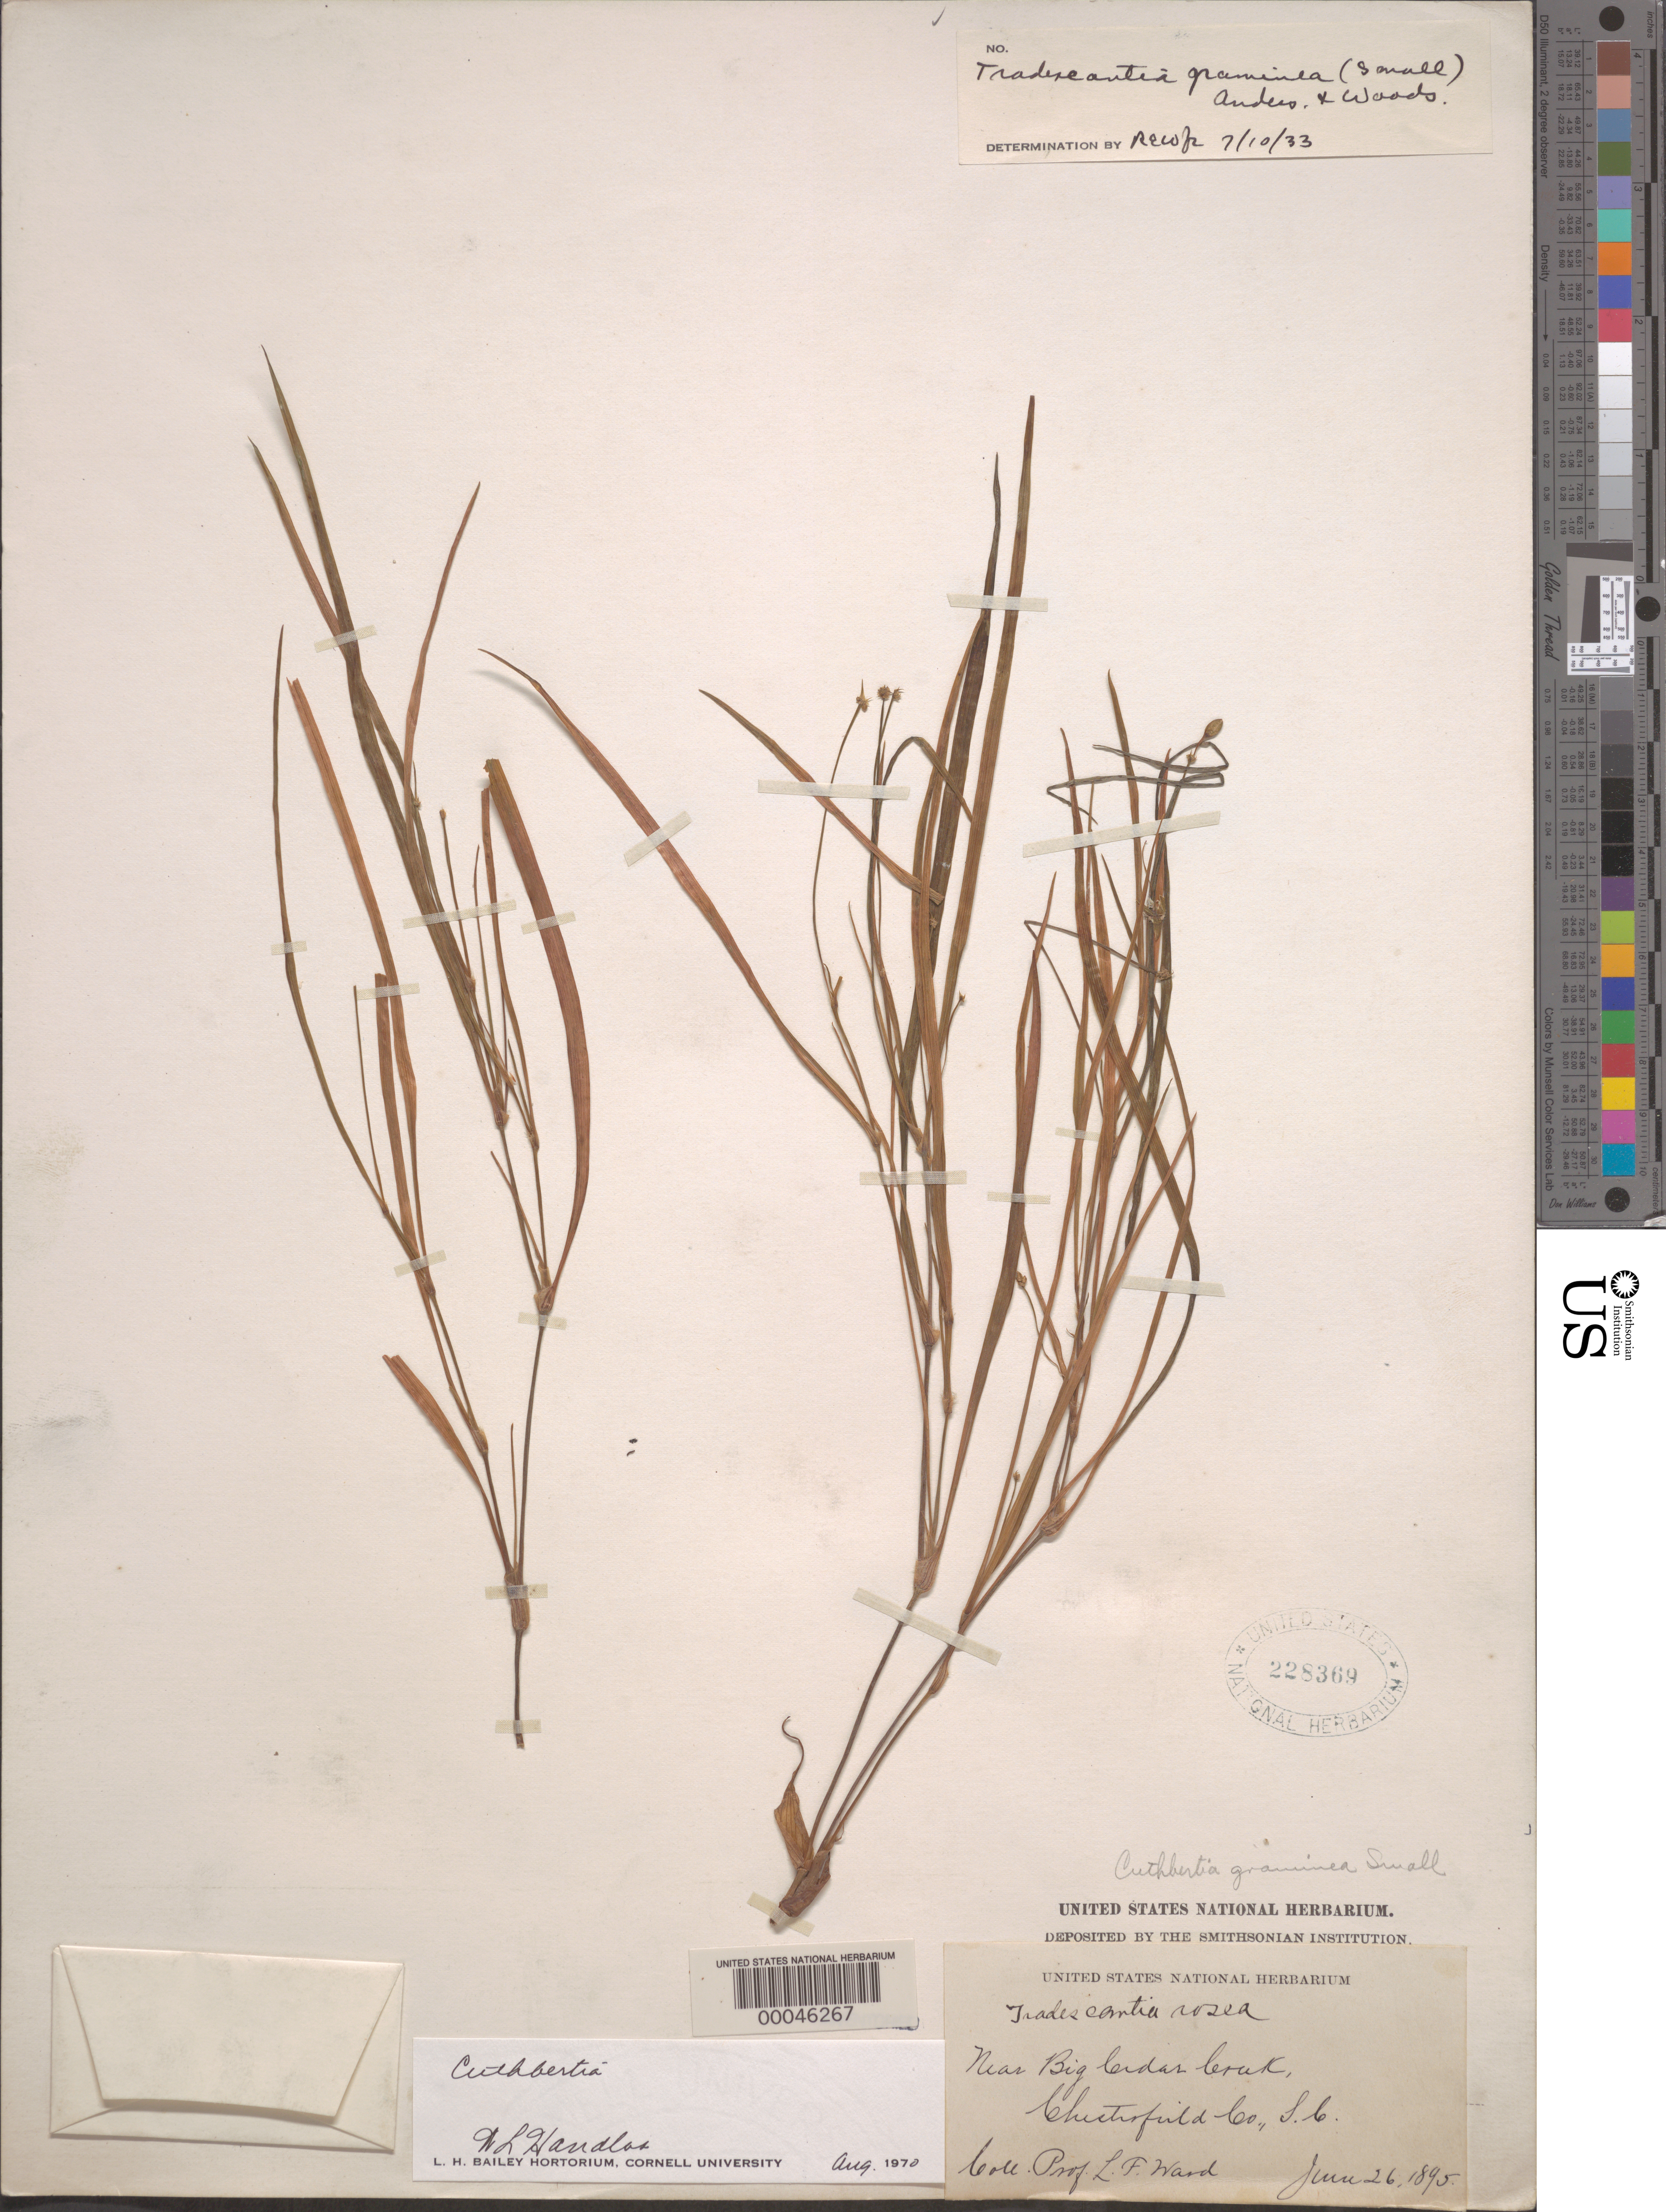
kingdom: Plantae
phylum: Tracheophyta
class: Liliopsida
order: Commelinales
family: Commelinaceae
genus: Cuthbertia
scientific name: Cuthbertia graminea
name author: Small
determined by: Strong, Mark T., (BOT), Smithsonian Institution - National Museum of Natural History (UNITED STATES)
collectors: L. F. Ward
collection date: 1895-04-26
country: United States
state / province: South Carolina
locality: Near big cedar brook.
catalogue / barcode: US 228369